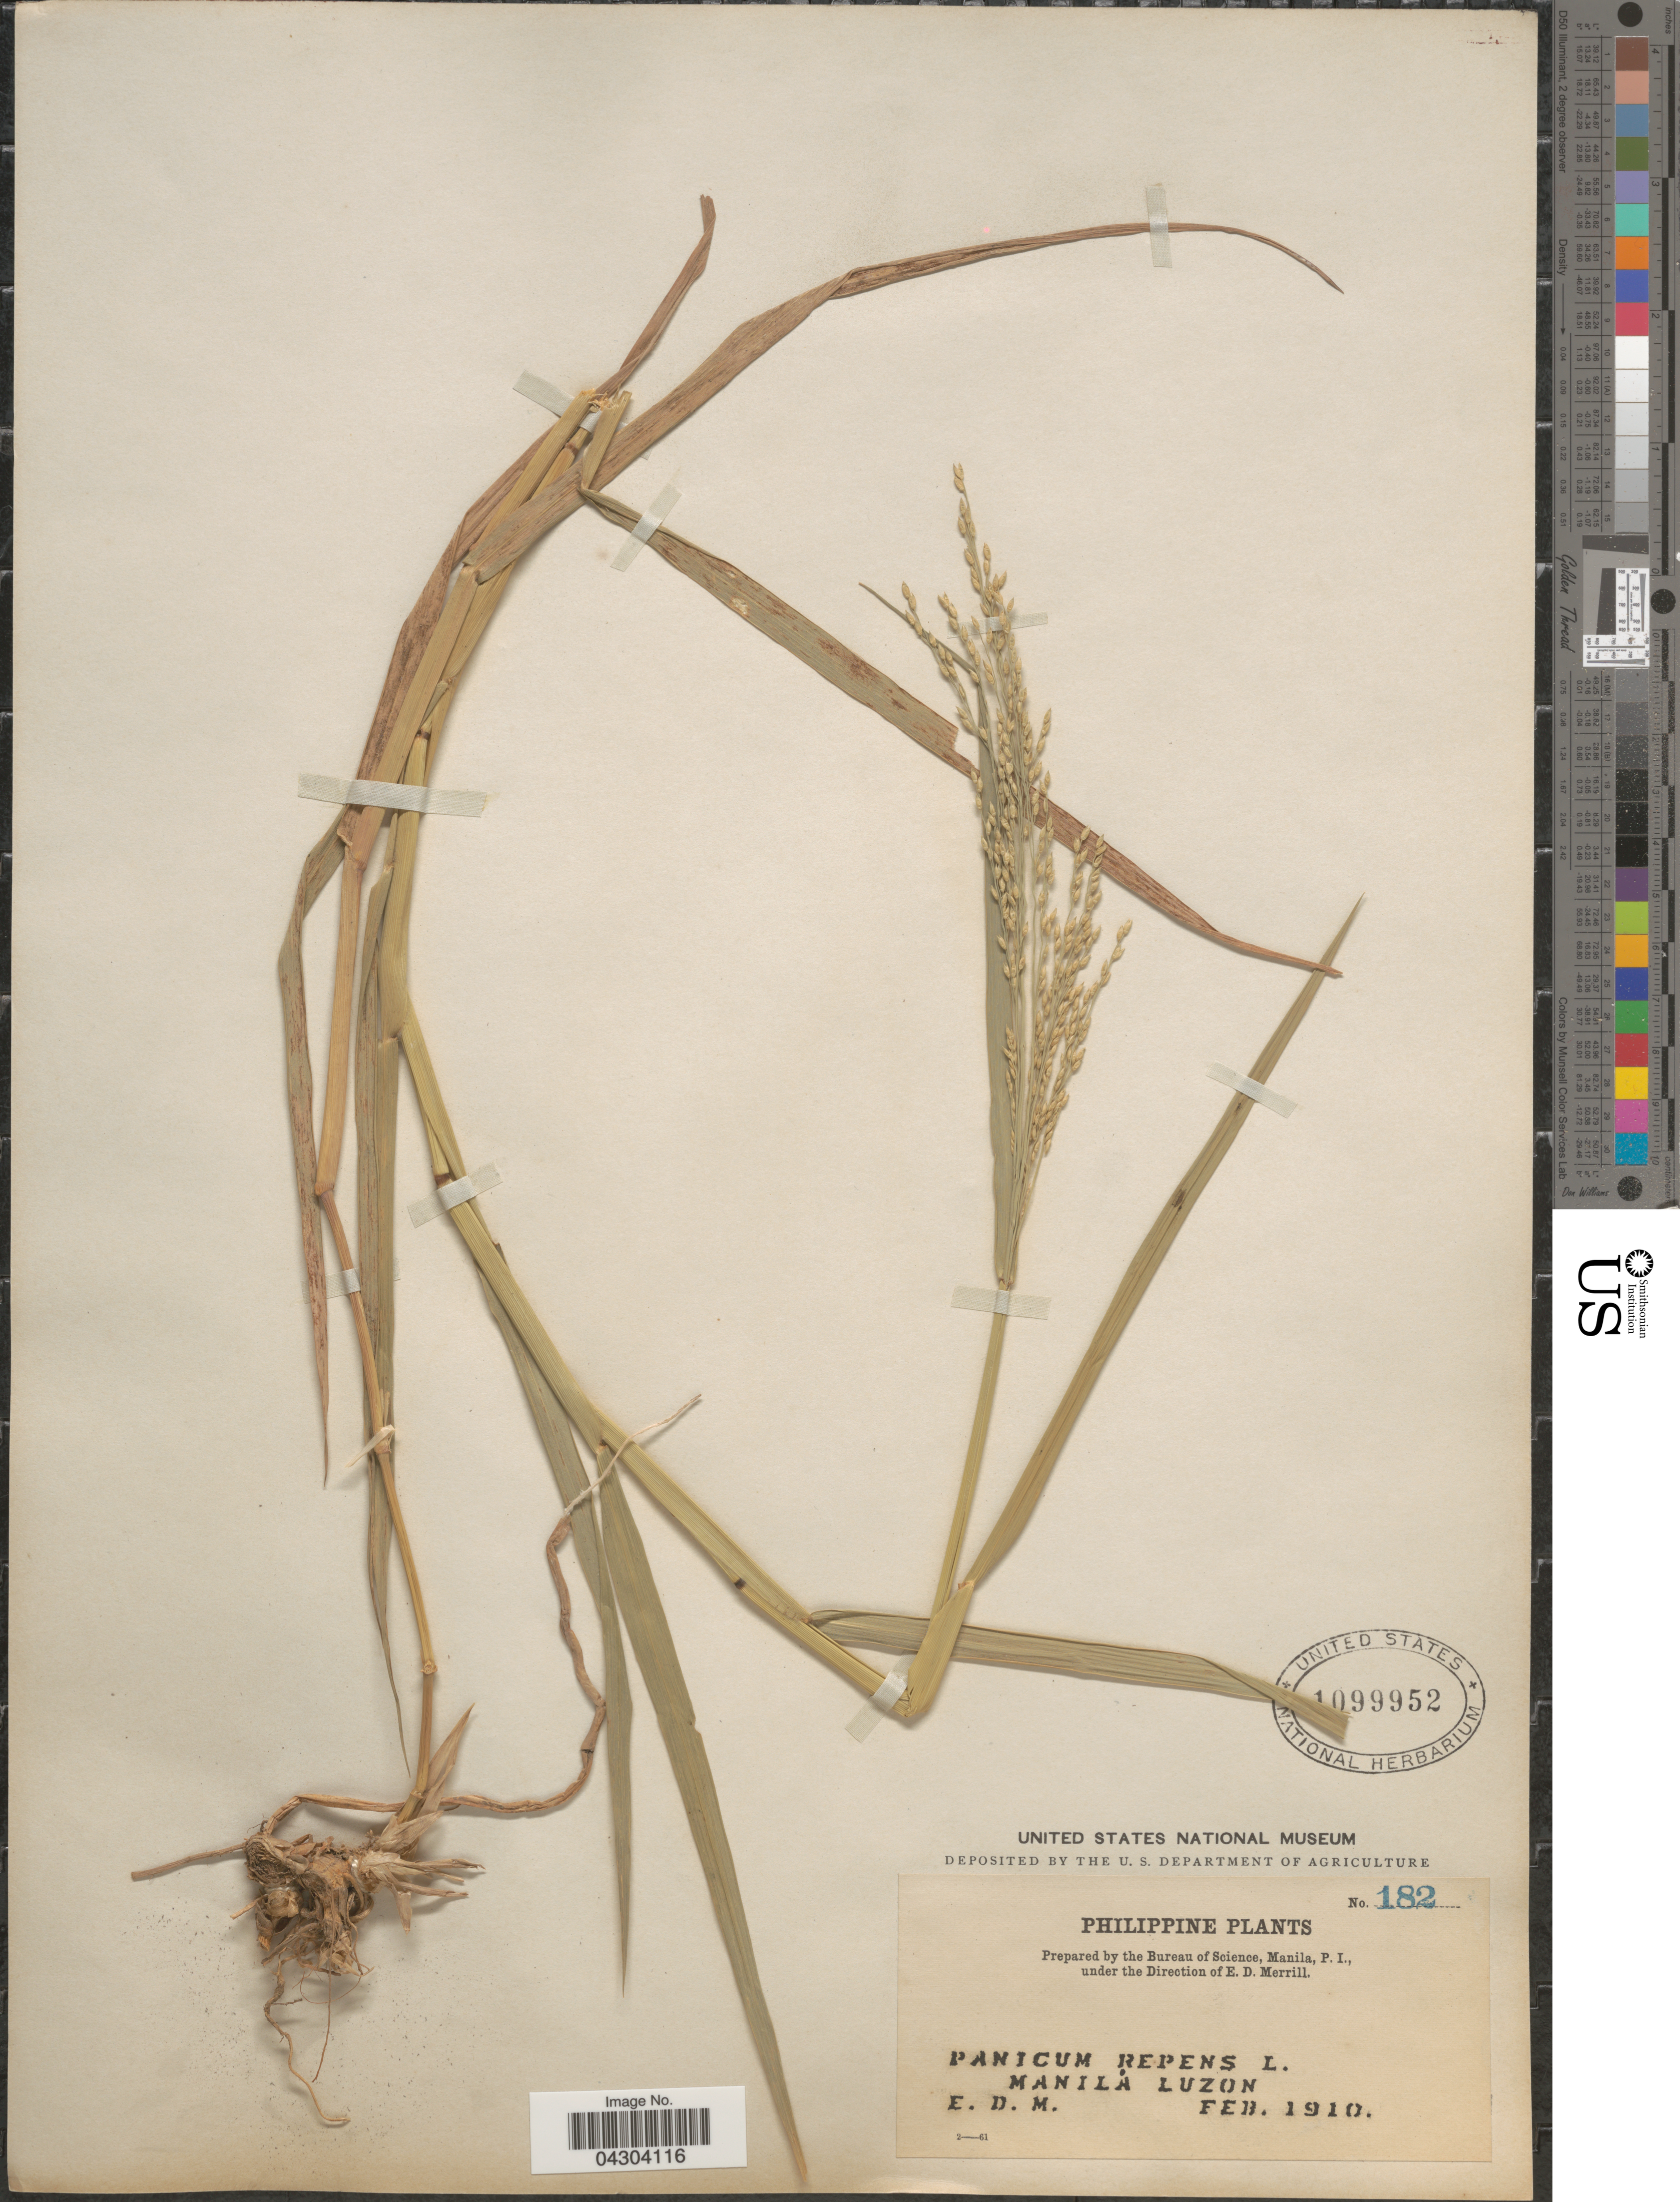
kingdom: Plantae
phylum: Tracheophyta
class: Liliopsida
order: Poales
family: Poaceae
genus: Panicum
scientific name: Panicum repens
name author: L.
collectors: E. D. Merrill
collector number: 182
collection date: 1910-02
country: Philippines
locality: Manila Luzon.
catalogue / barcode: US 1099952